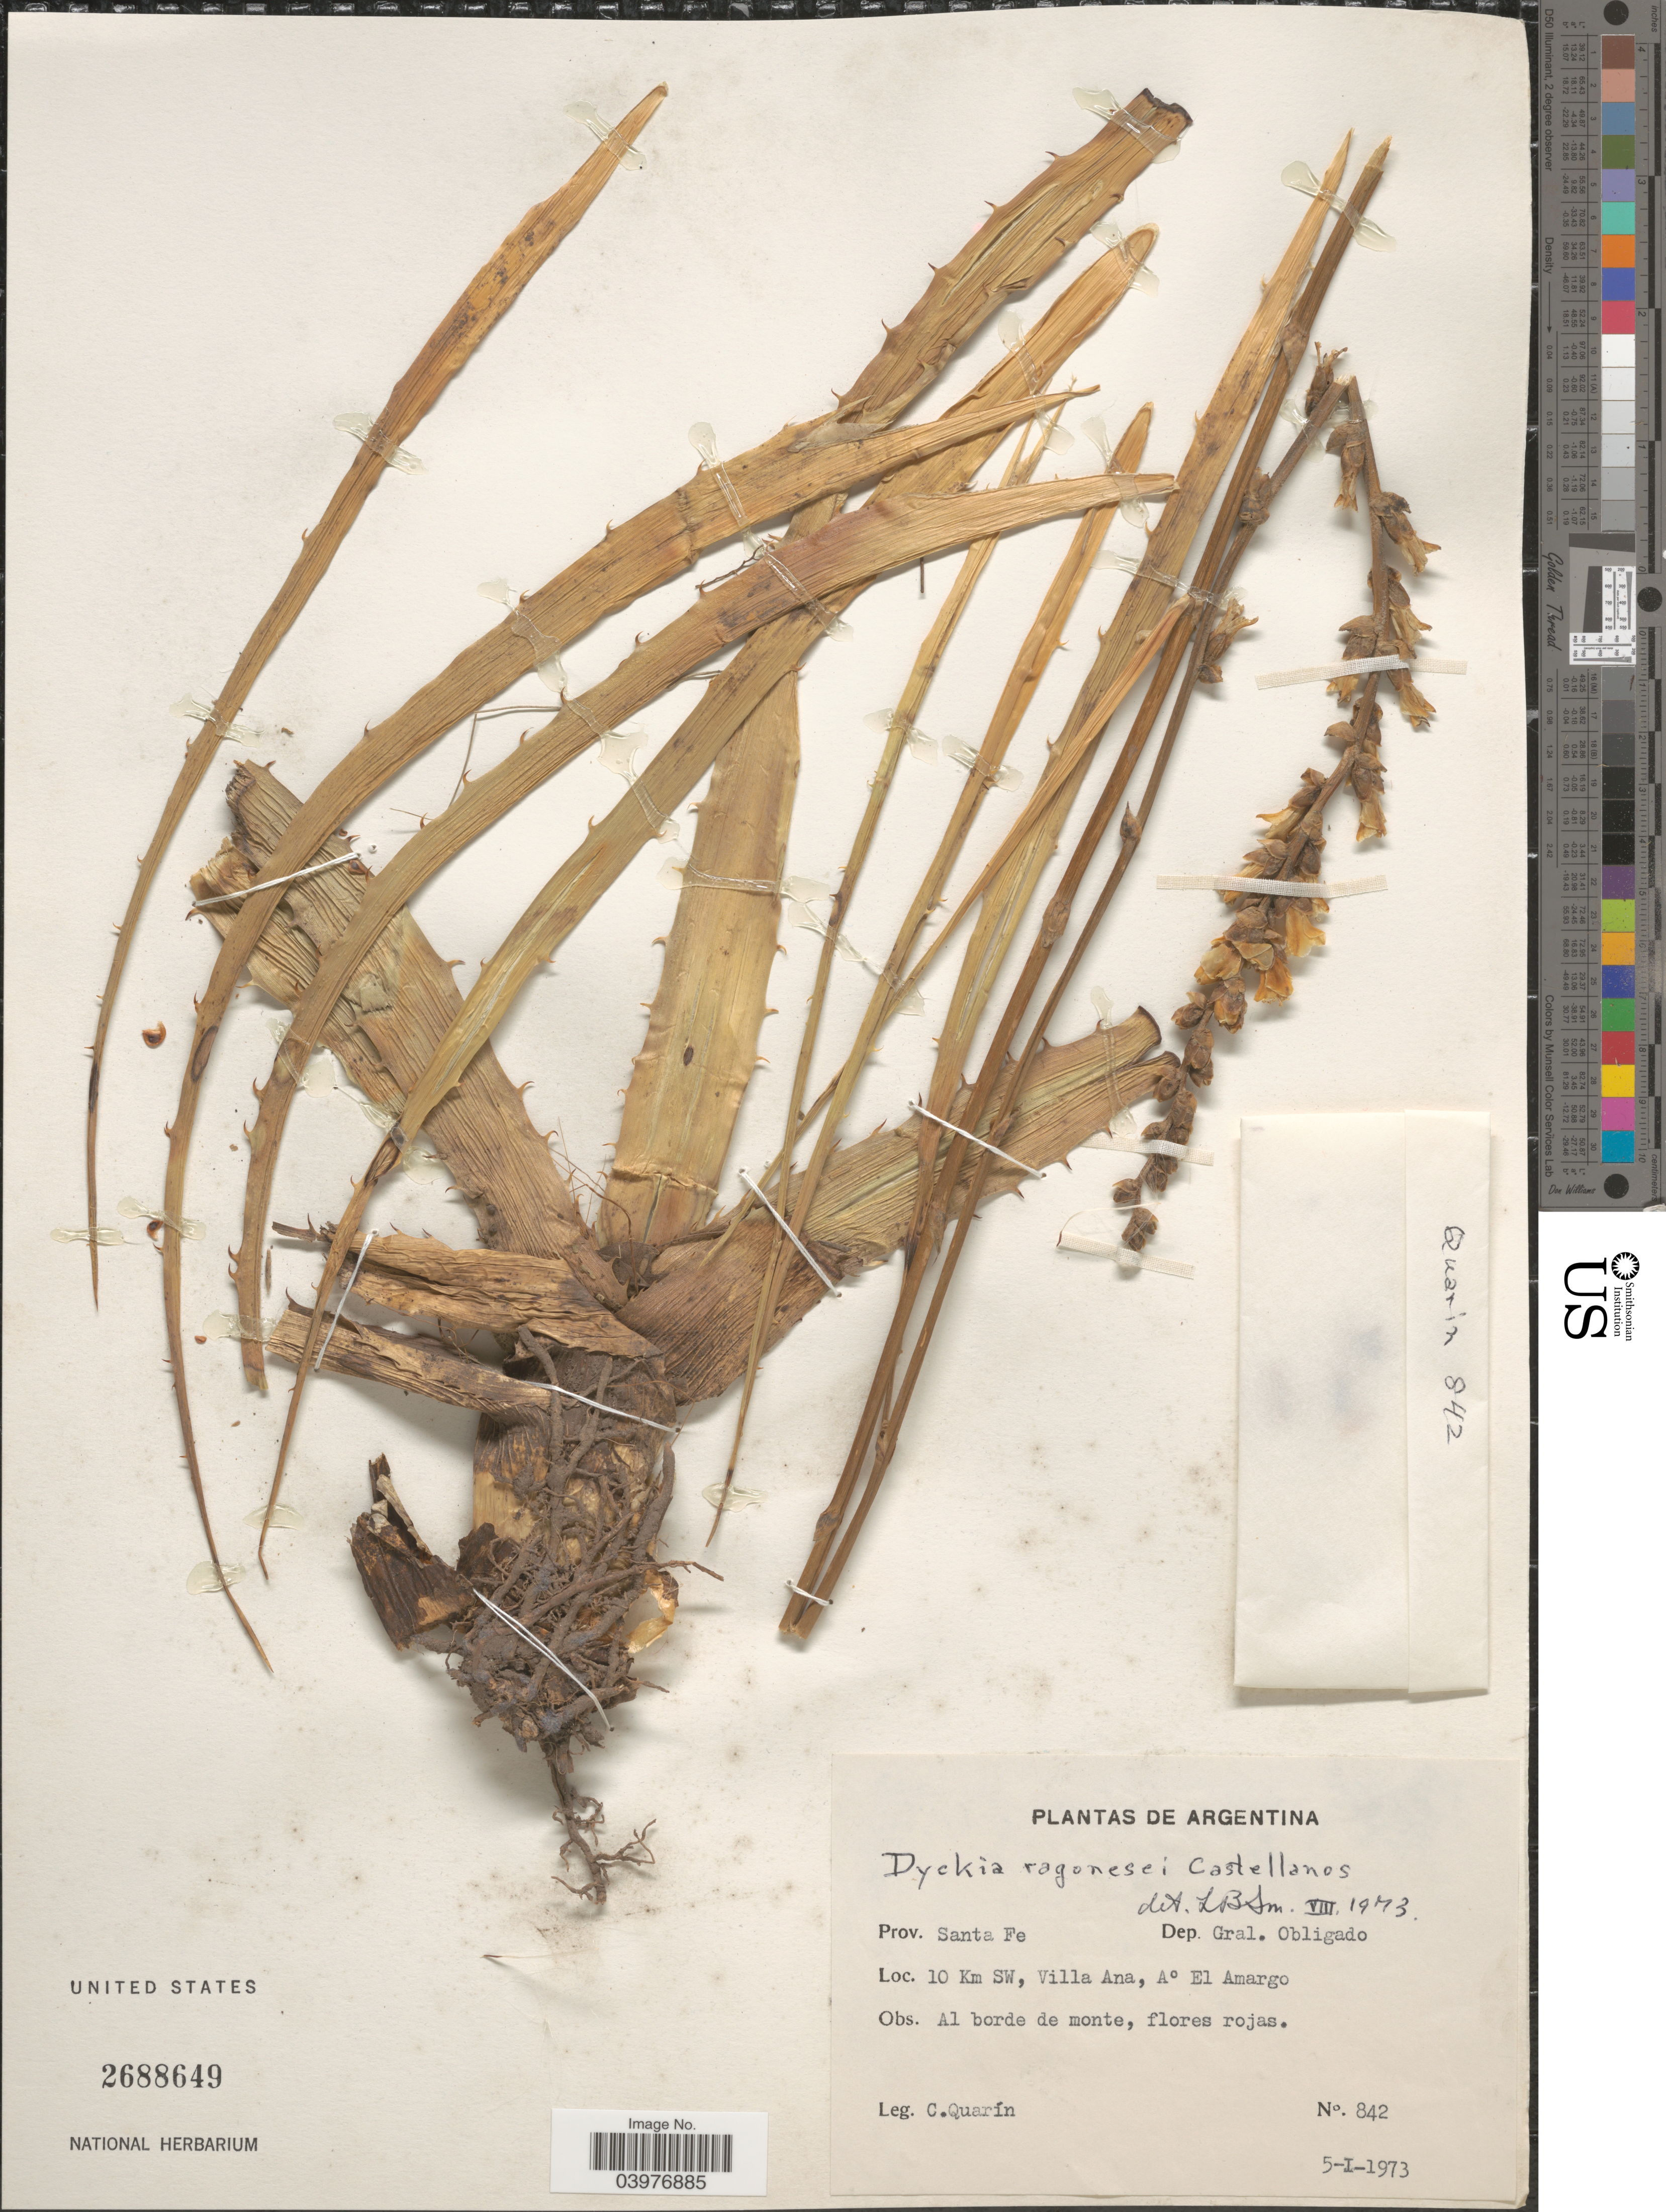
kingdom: Plantae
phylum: Tracheophyta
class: Liliopsida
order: Poales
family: Bromeliaceae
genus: Dyckia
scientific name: Dyckia velascana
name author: Mez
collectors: C. Quarín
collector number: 842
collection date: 1973-01-05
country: Argentina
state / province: Santa Fe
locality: Dep. Gral. Obligado. 10 Km SW, Villa Ana, A° El Amargo.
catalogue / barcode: US 2688649